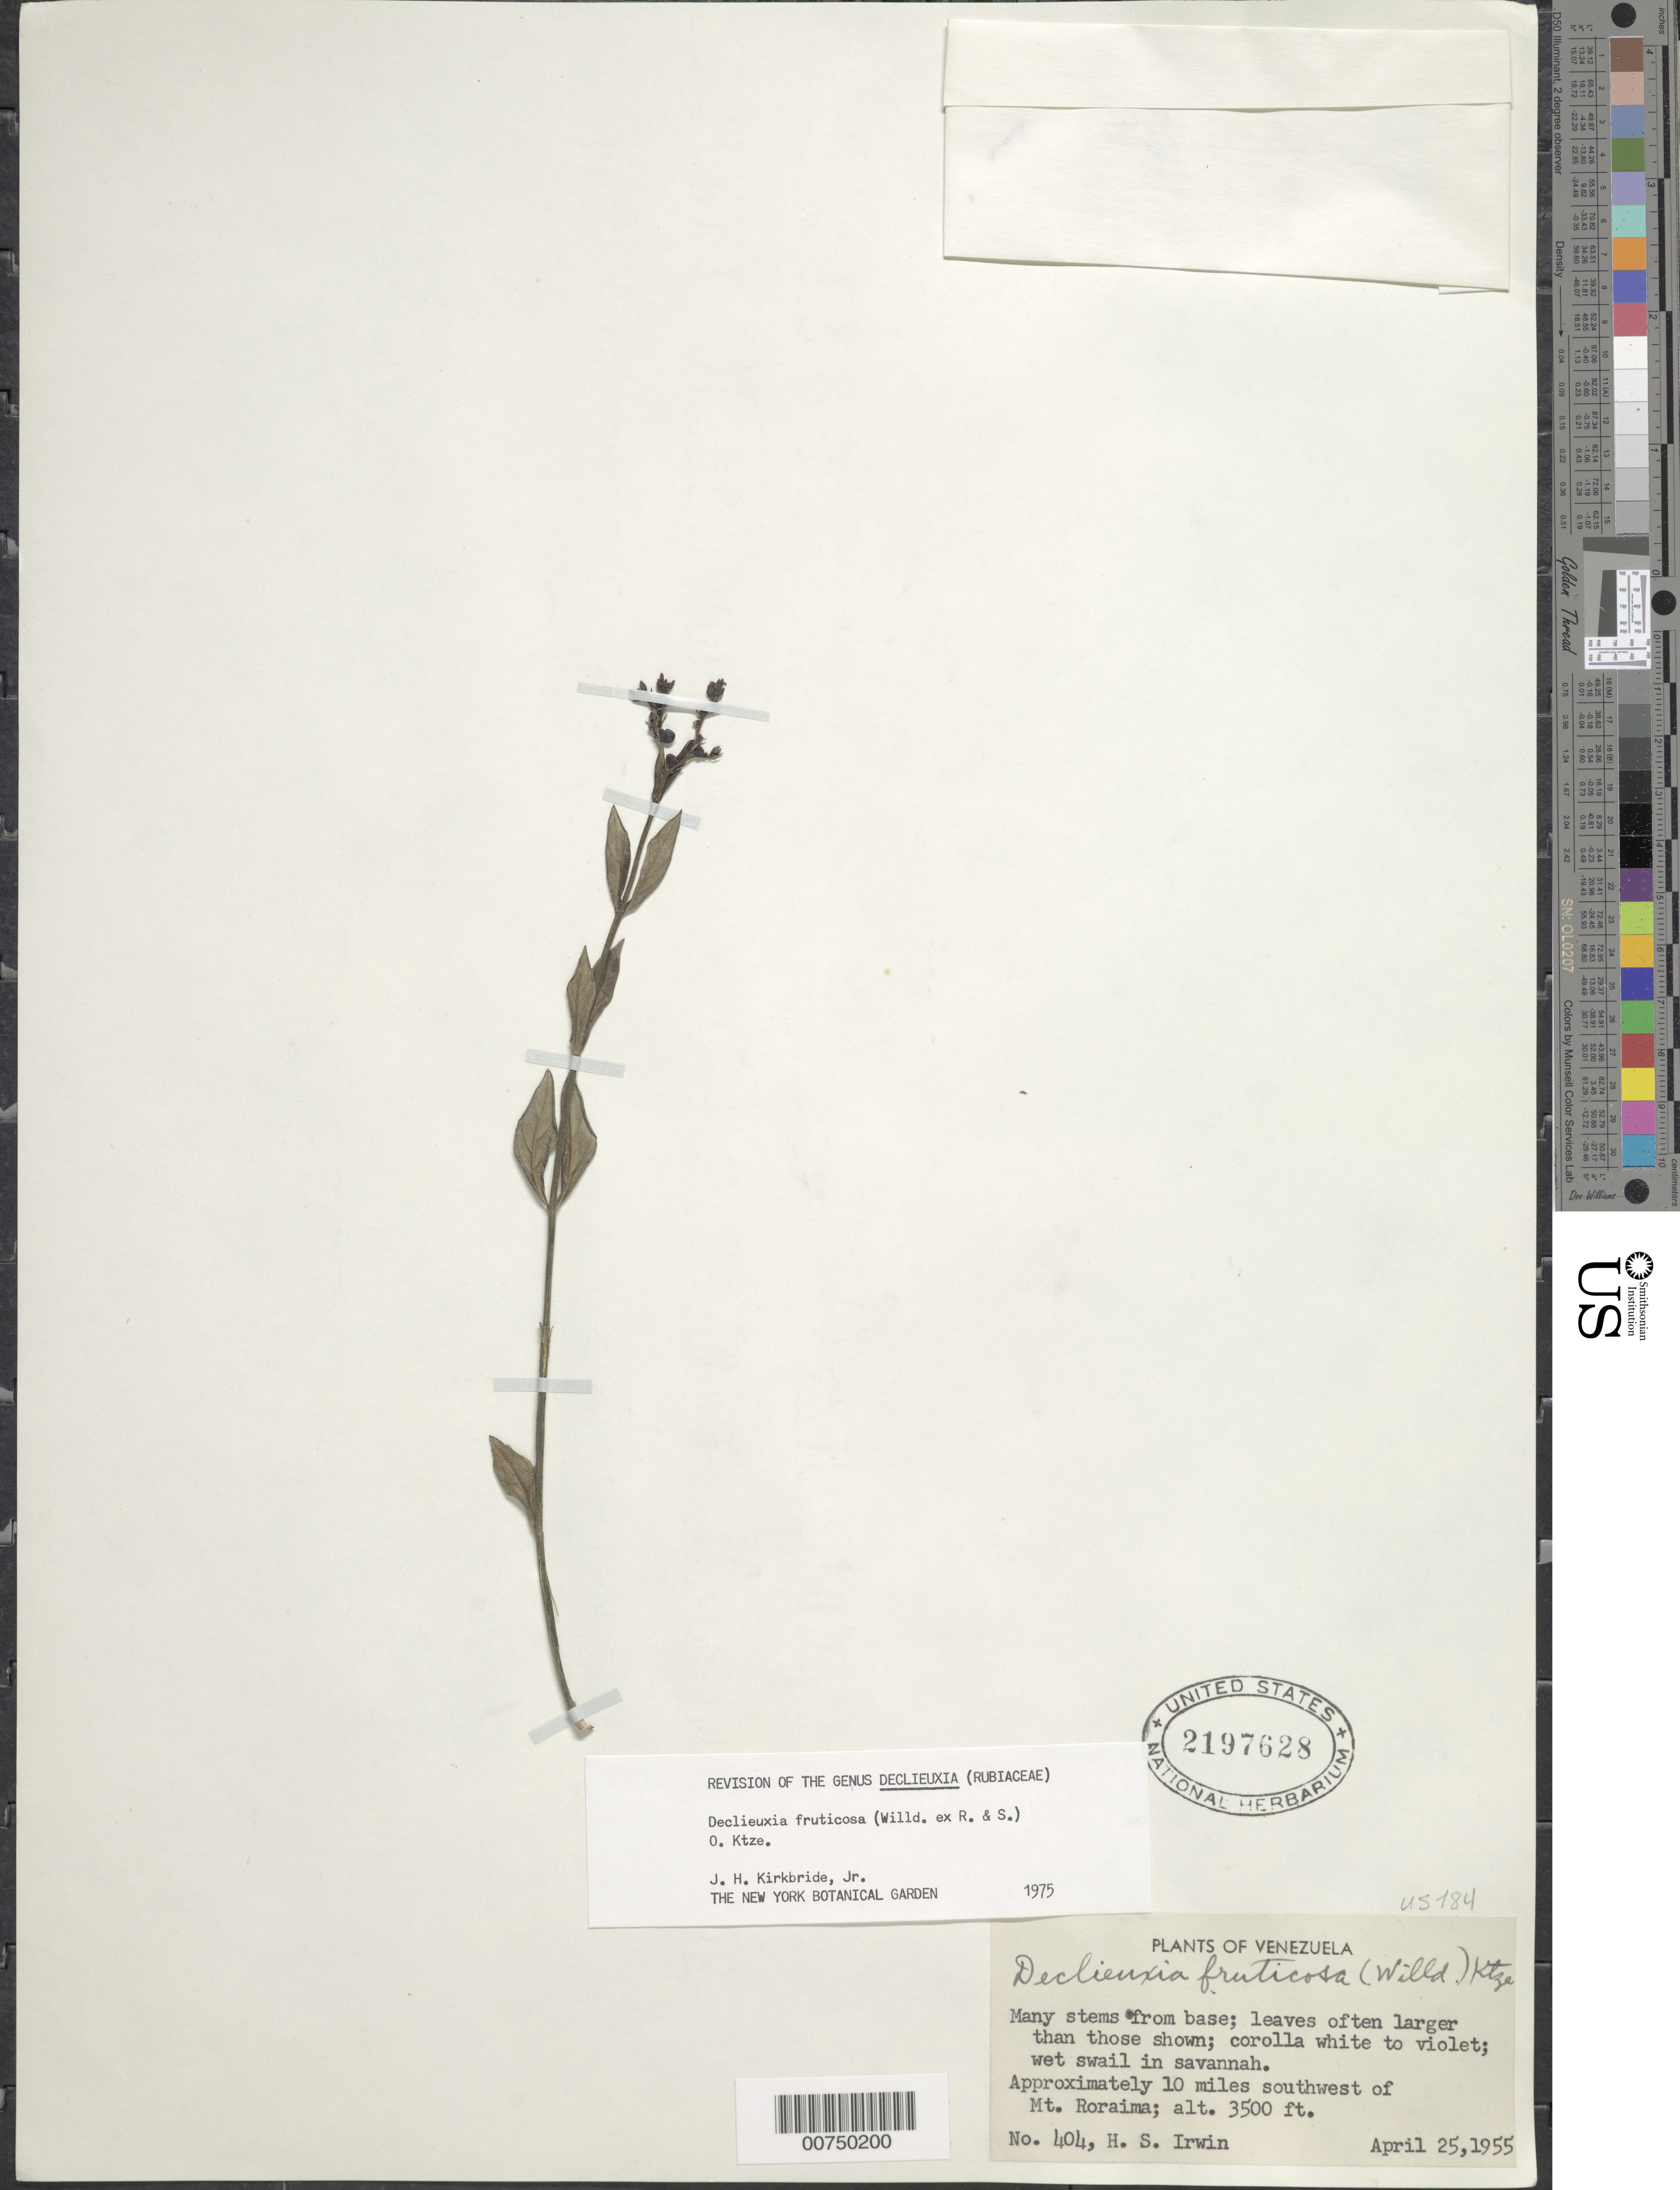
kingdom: Plantae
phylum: Tracheophyta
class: Magnoliopsida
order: Gentianales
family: Rubiaceae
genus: Declieuxia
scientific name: Declieuxia fruticosa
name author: (Willd. ex Roem. & Schult.) Kuntze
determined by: Kirkbride, J. H.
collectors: H. Irwin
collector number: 404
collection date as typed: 25-Apr-55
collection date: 1955-04-25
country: Venezuela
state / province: Bolívar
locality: Mt. Roraima, 10 mi. SW of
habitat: Wet swail in savannah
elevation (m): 1067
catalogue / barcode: US 2197628